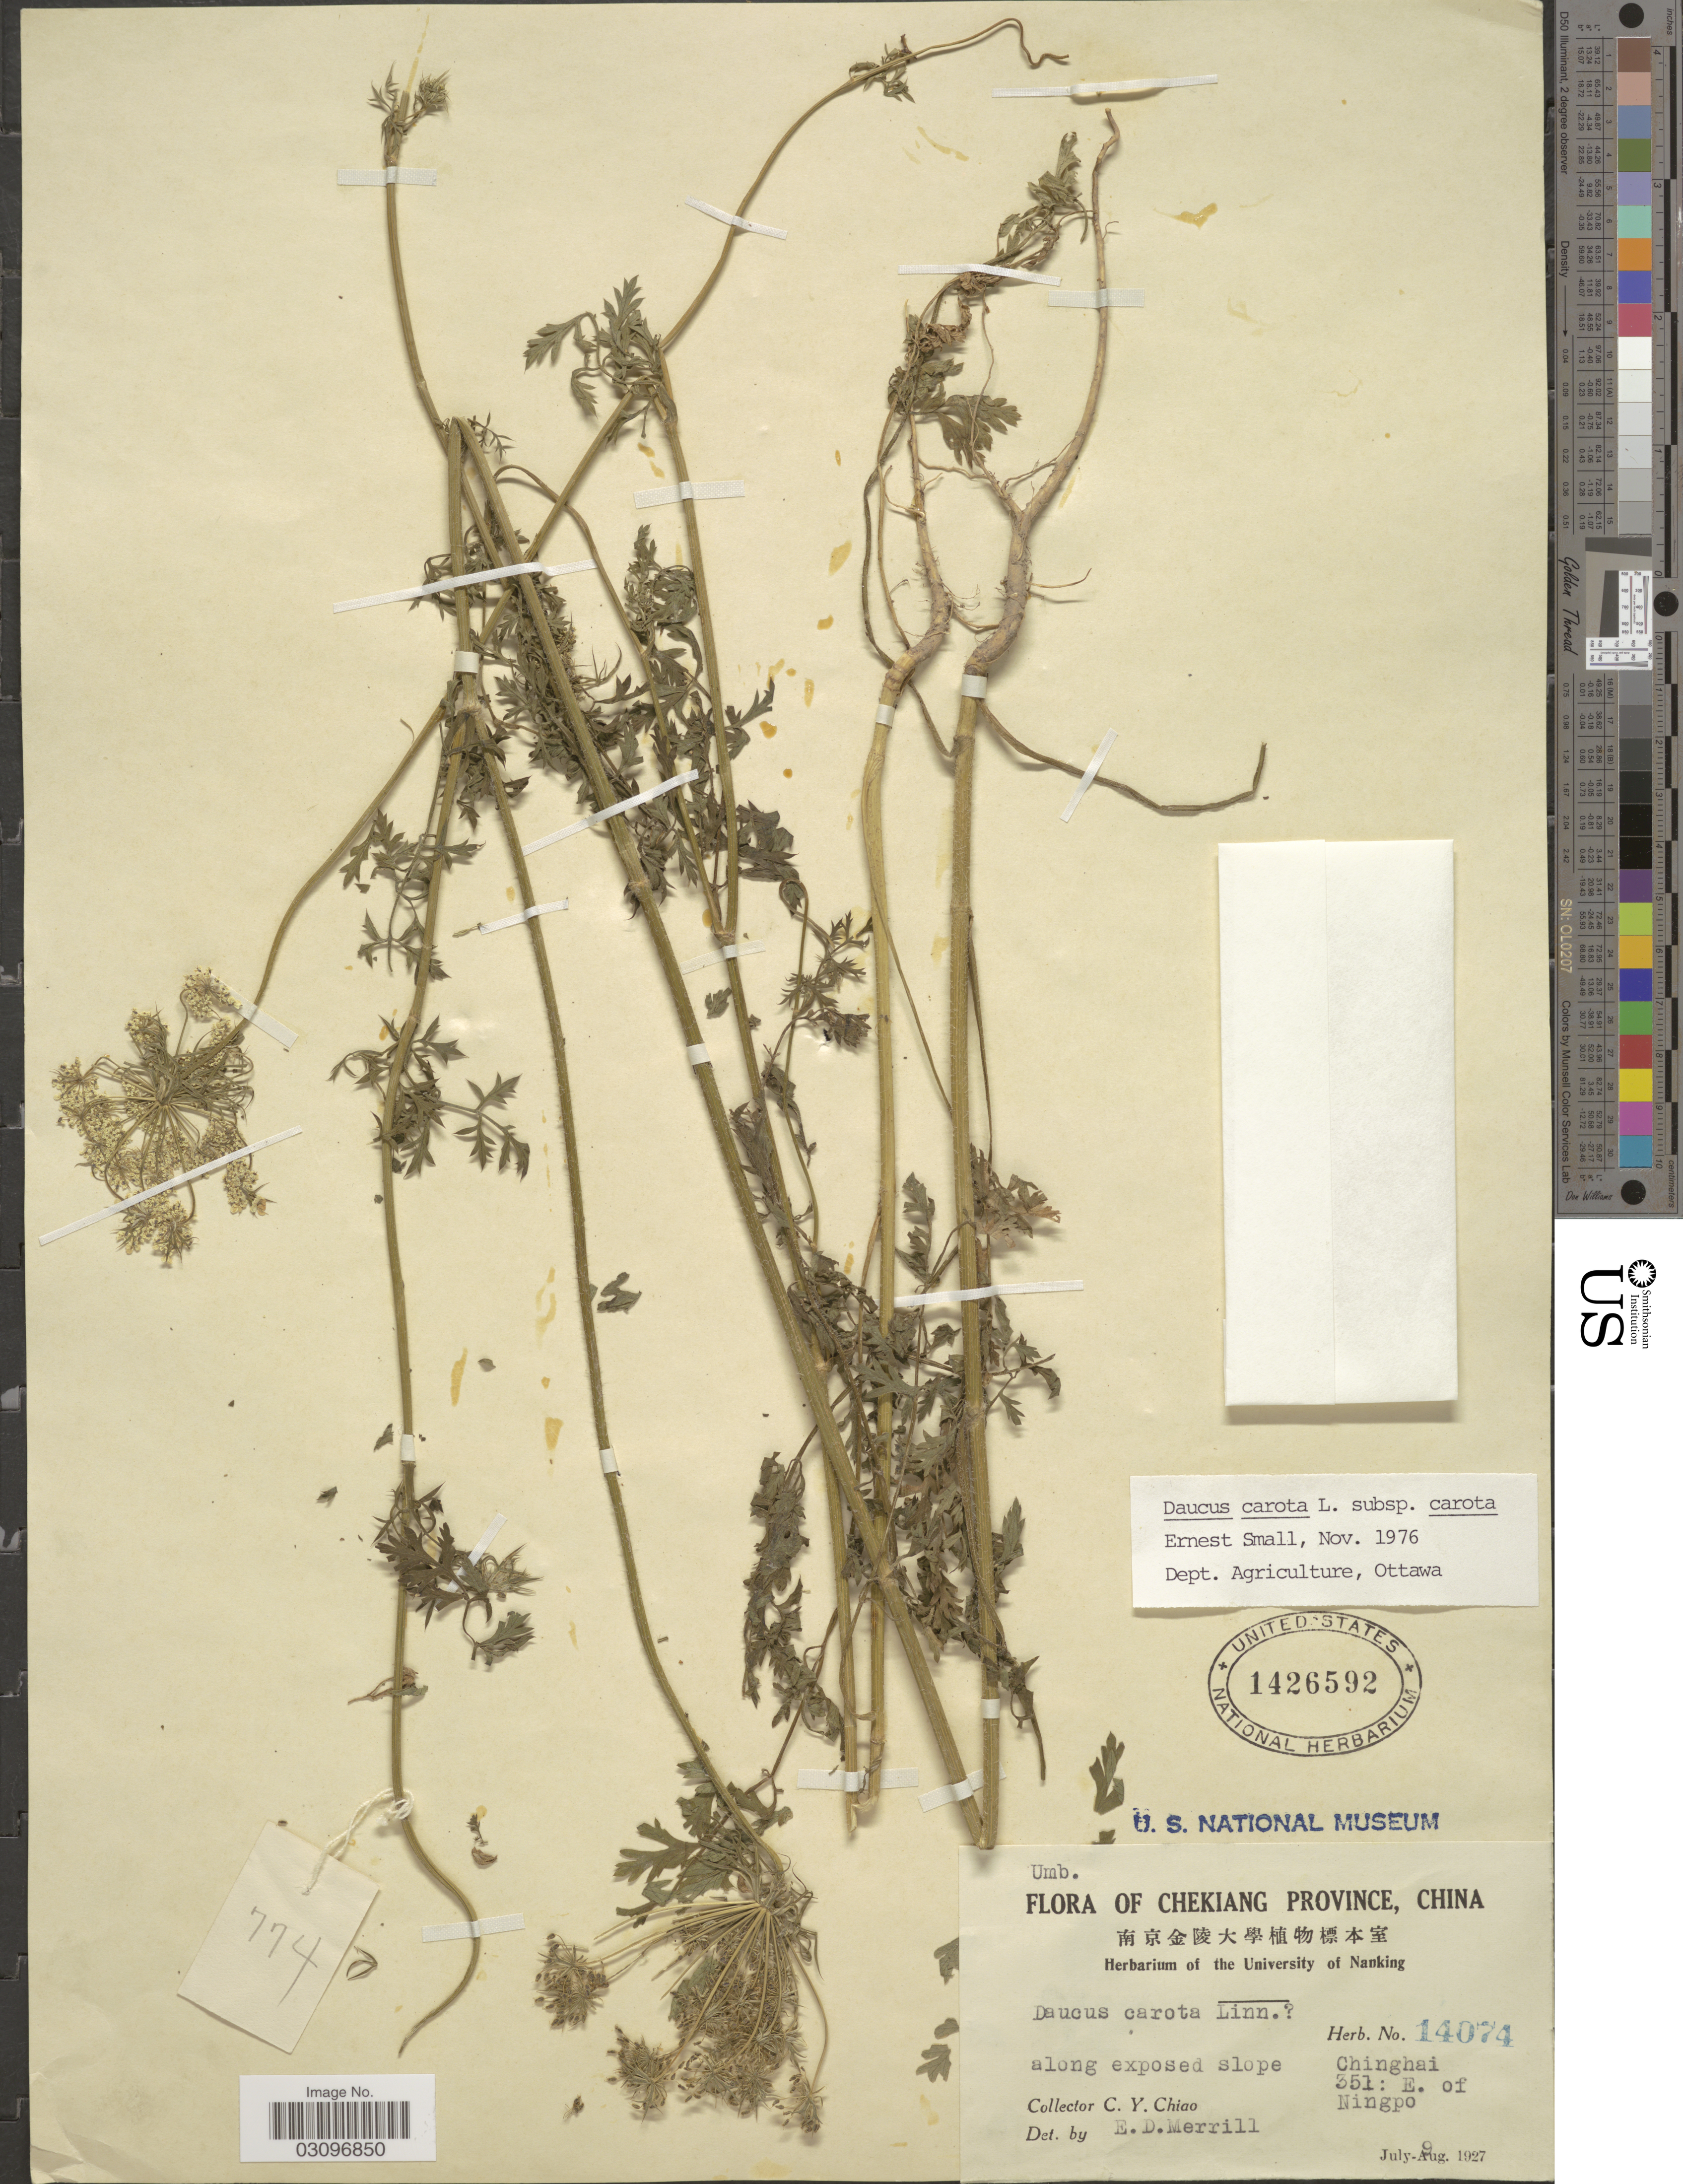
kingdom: Plantae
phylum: Tracheophyta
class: Magnoliopsida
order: Apiales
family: Apiaceae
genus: Daucus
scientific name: Daucus carota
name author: L.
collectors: C. Y. Chiao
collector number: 14074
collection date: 1927-08-09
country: China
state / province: Zhejiang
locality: Chekiang Province. Along exposed slope. Chinghai 351: E. side of Ningpo.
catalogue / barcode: US 1426592